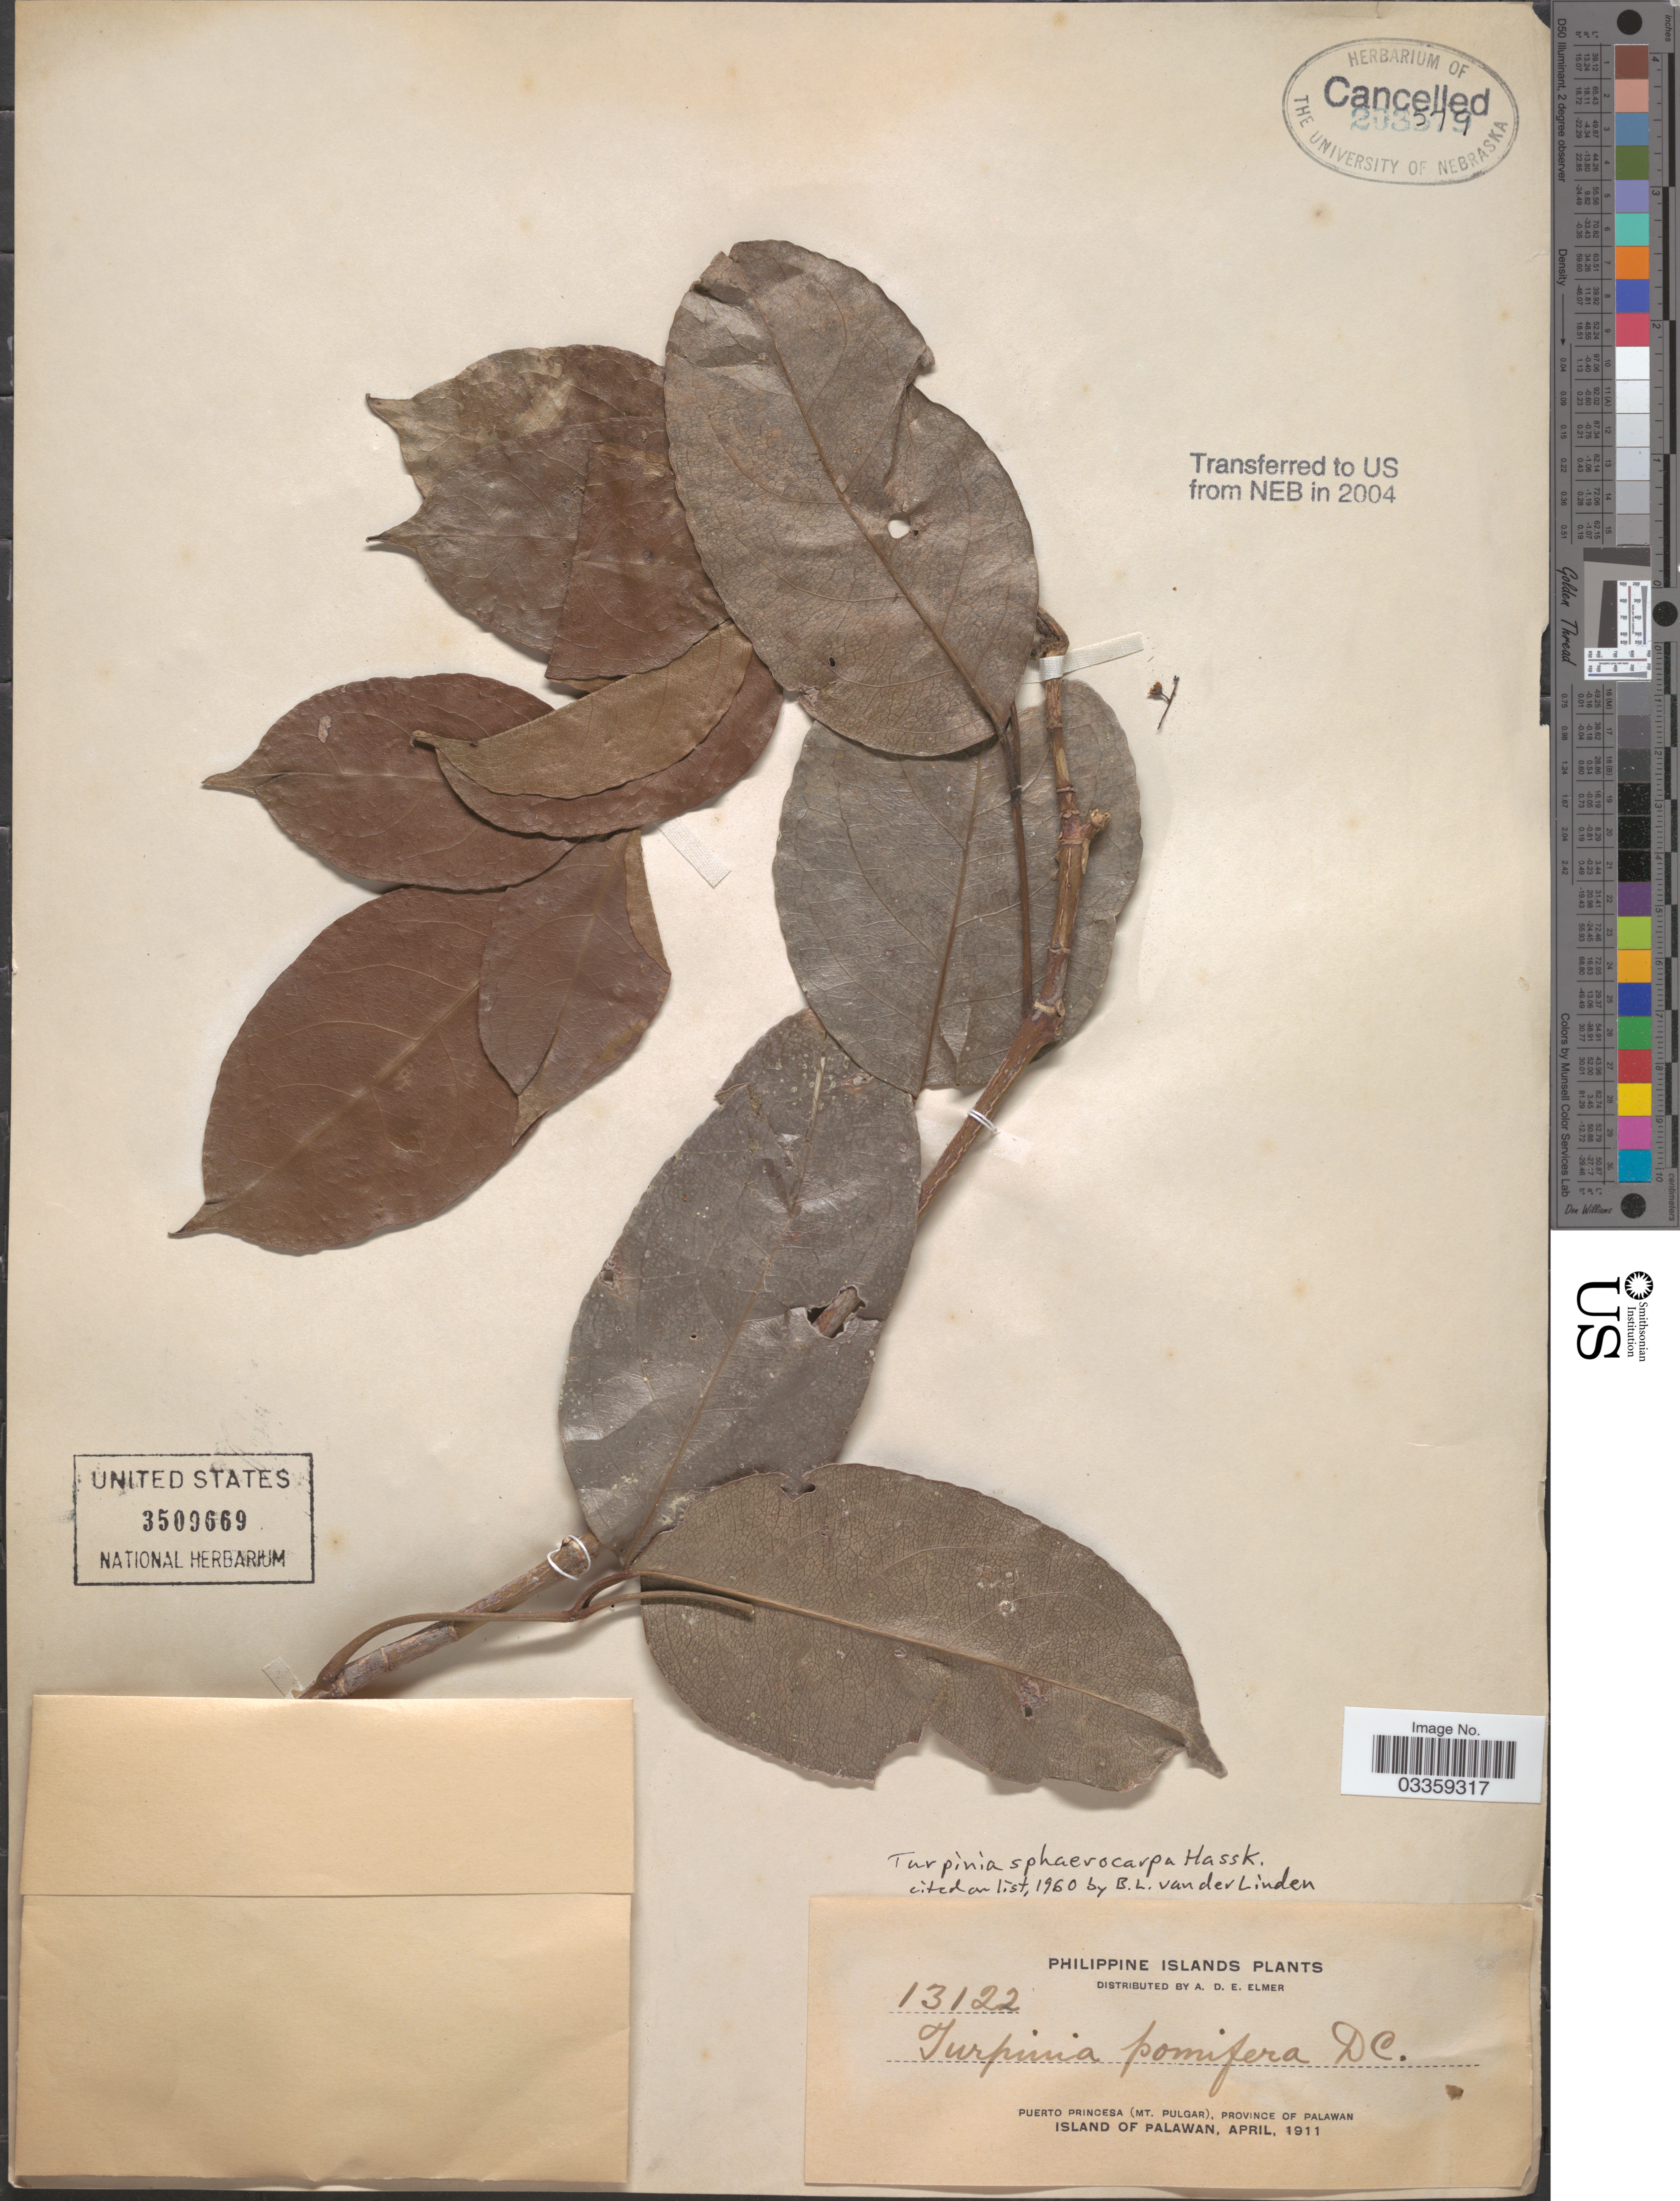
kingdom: Plantae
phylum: Tracheophyta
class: Magnoliopsida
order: Crossosomatales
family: Staphyleaceae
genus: Turpinia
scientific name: Turpinia sphaerocarpa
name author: Hassk.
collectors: A. D. E. Elmer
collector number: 13122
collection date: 1911-04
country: Philippines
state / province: Mimaropa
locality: Puerto Princesa (Mt. Pulgar), Province of Palawan, Island of Palawan.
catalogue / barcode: US 3509669